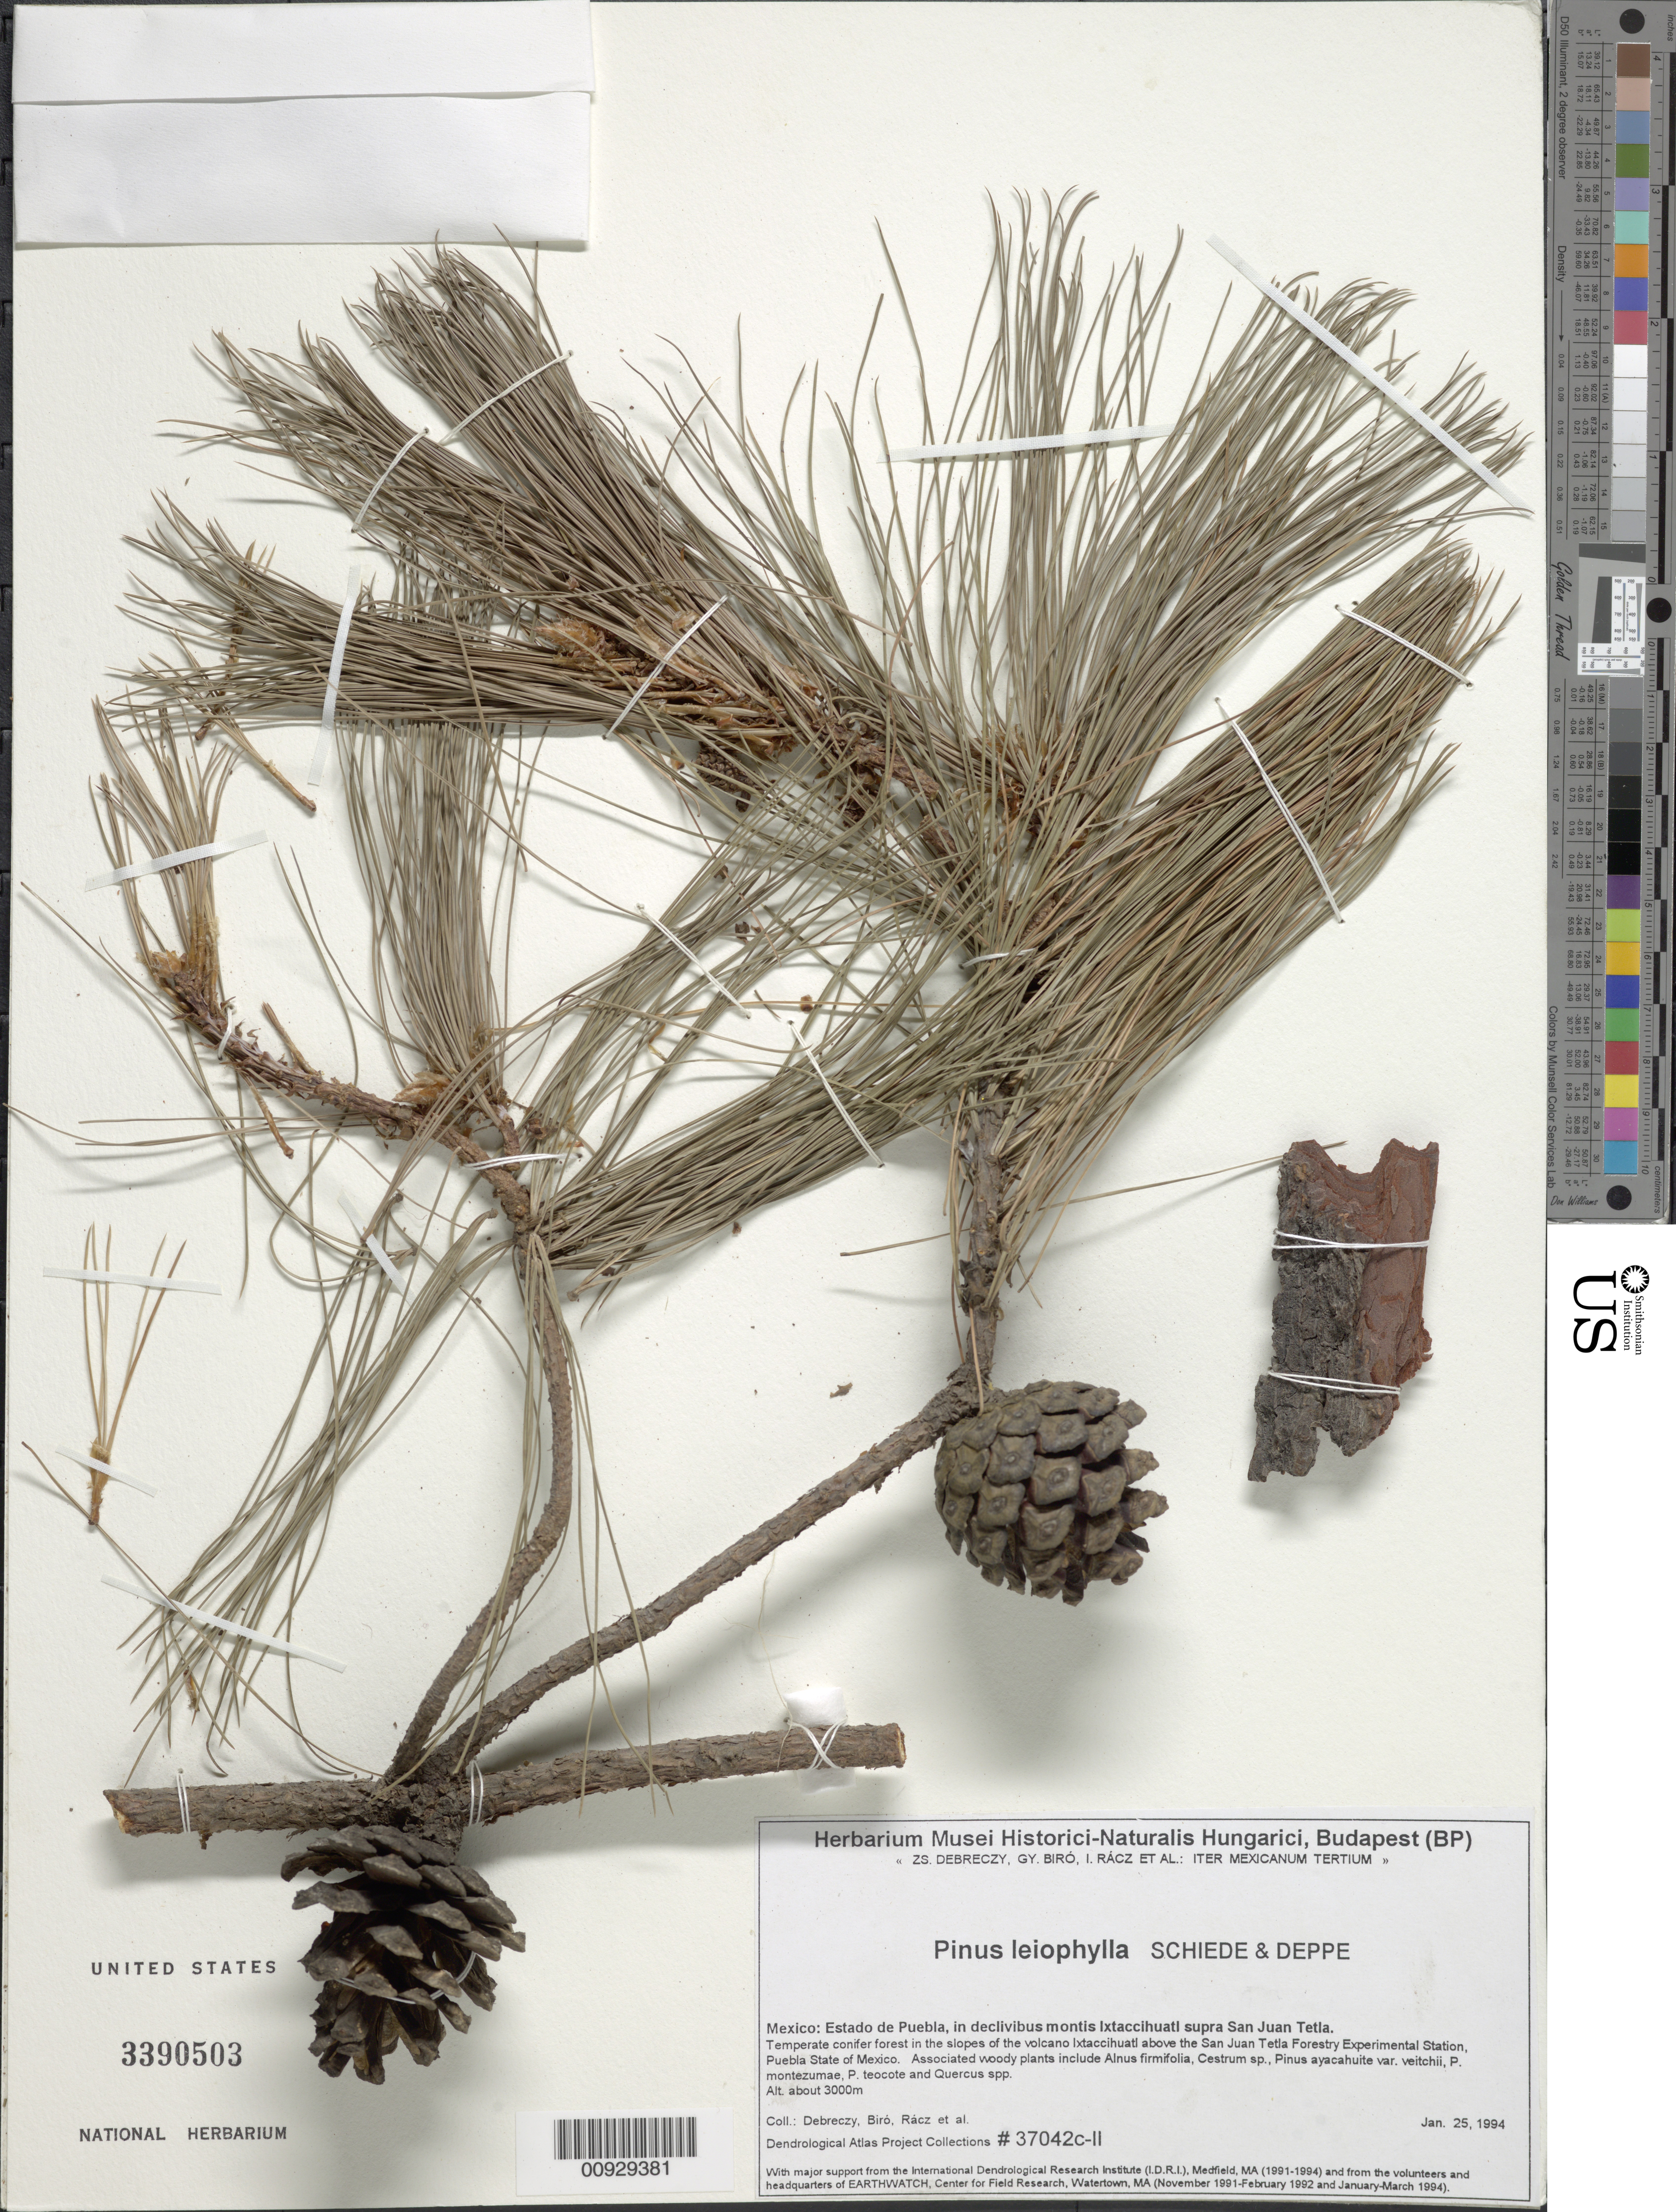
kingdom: Plantae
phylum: Tracheophyta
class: Pinopsida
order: Pinales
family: Pinaceae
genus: Pinus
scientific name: Pinus leiophylla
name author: Schiede ex Schltdl. & Cham.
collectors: Z. Debreczy, G. Biro, I. Rácz & et al.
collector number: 37042 c-II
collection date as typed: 25 Jan 1994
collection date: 1994-01-25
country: Mexico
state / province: Puebla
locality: In the slopes of the volcano Ixtaccihuatl above the San Juan Tetla Forestry Experimental Station.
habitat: Temperate conifer forest in the slopes of volcano. Associated woody plants include Alnus firmifolia, Cestrum sp., Pinus ayacahuite var. veitchii, P. montezumae, P. teocote and Quercus spp.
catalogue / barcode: US 3390503